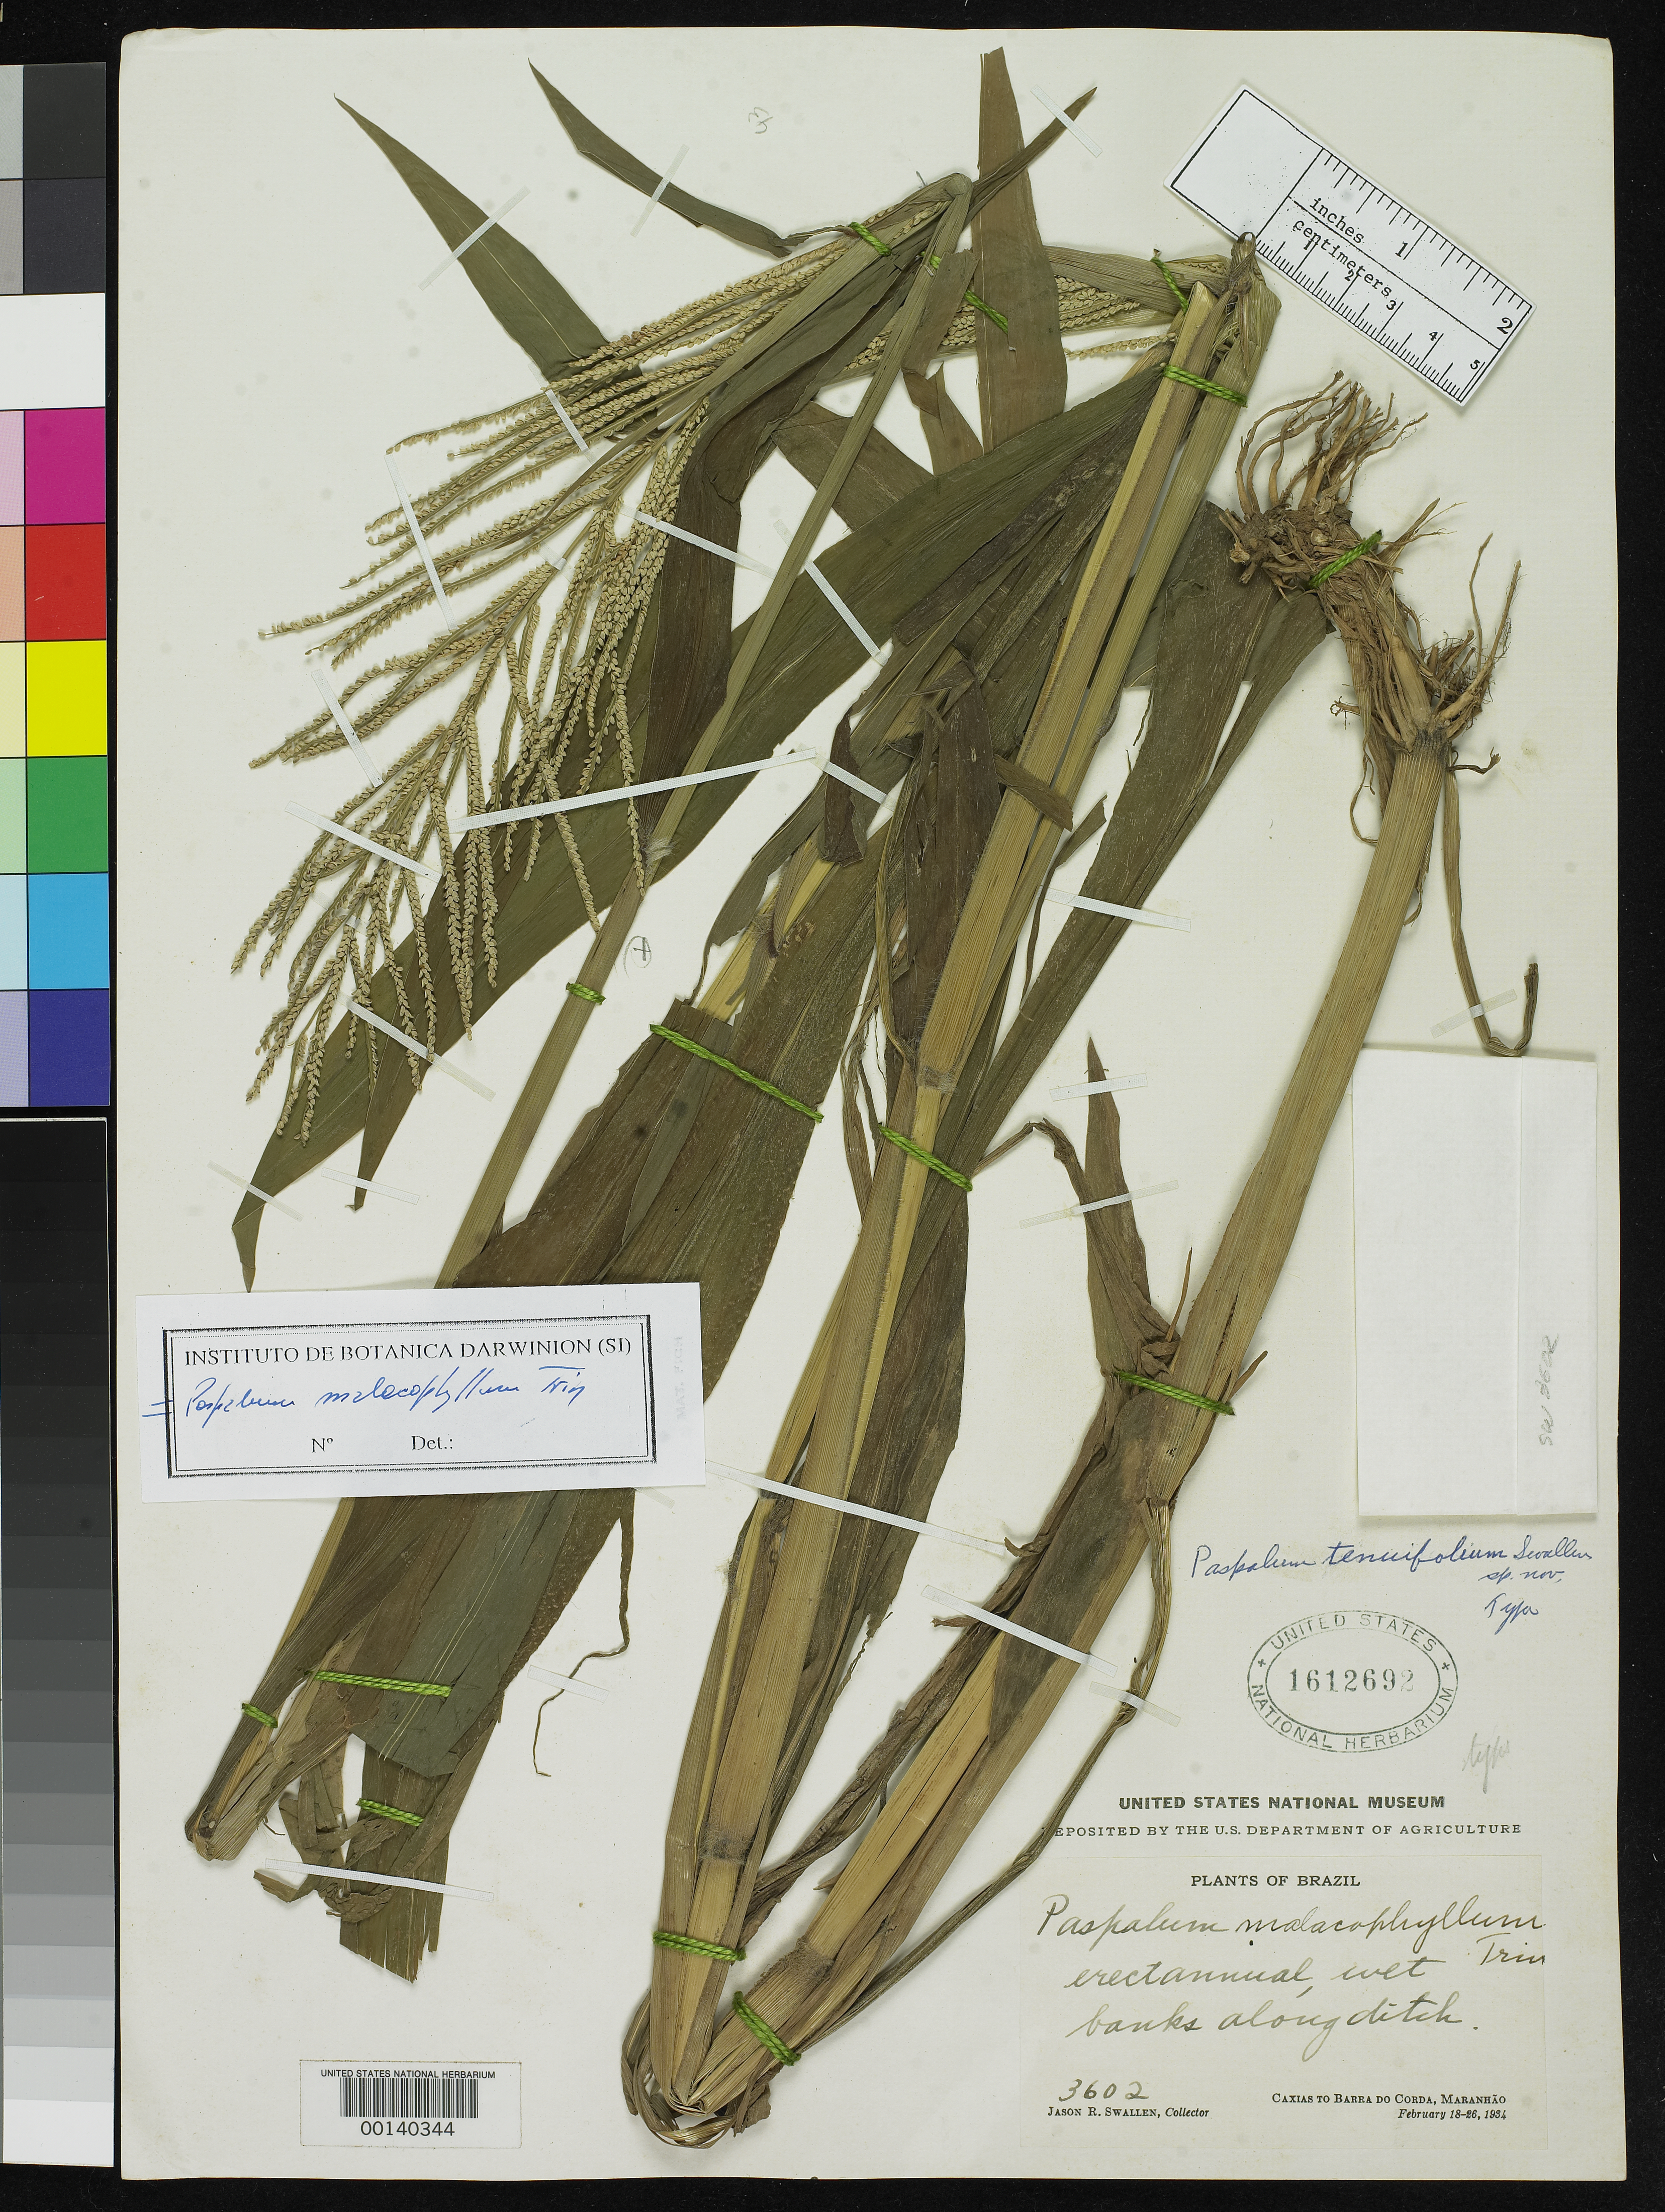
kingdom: Plantae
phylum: Tracheophyta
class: Liliopsida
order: Poales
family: Poaceae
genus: Paspalum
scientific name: Paspalum tenuifolium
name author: Swallen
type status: Holotype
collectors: J. R. Swallen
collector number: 3602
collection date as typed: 18 Jan 1934 to 26 Jan 1934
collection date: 1934-01-18/1934-01-26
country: Brazil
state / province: Maranhão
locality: Caxias to Barra do Corda.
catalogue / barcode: US 1612692